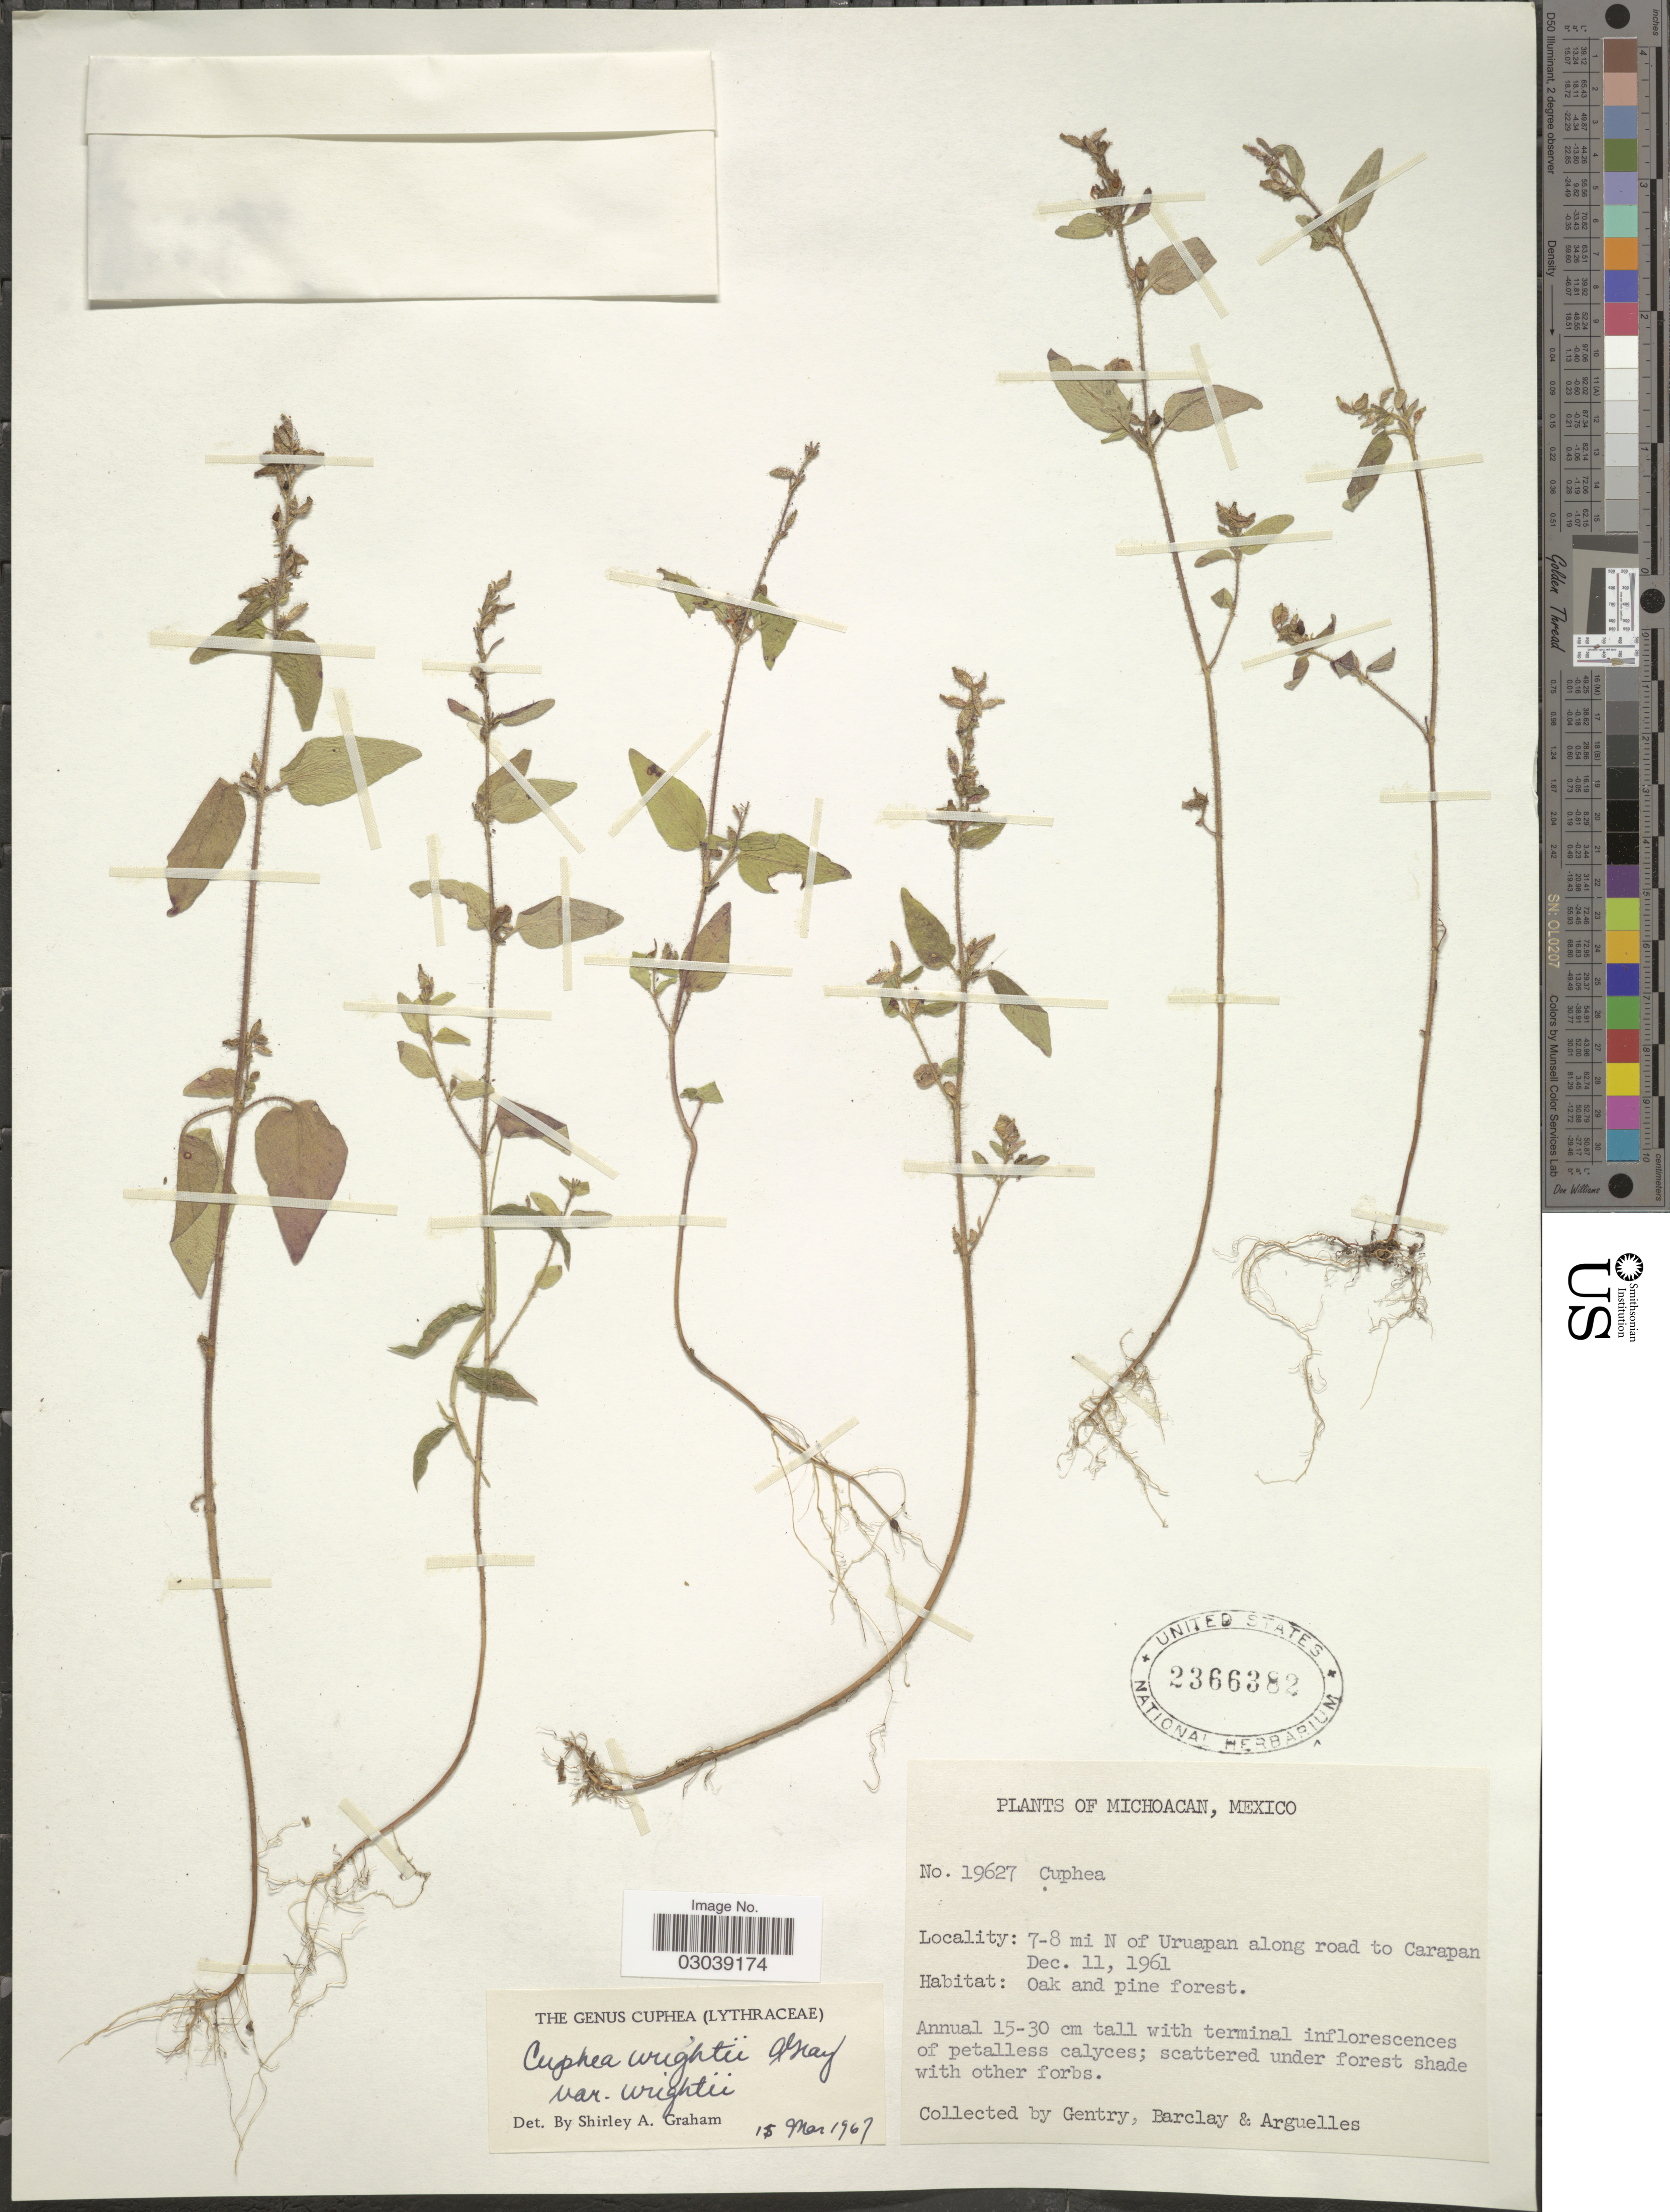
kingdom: Plantae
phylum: Tracheophyta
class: Magnoliopsida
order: Myrtales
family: Lythraceae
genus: Cuphea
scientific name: Cuphea wrightii var. wrightii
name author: A. Gray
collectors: Gentry, --, -- Barclay & Arguelles, --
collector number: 19627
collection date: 1961-12-11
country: Mexico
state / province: Michoacán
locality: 7-8 mi N of Uruapan along road to Carapan.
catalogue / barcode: US 2366382